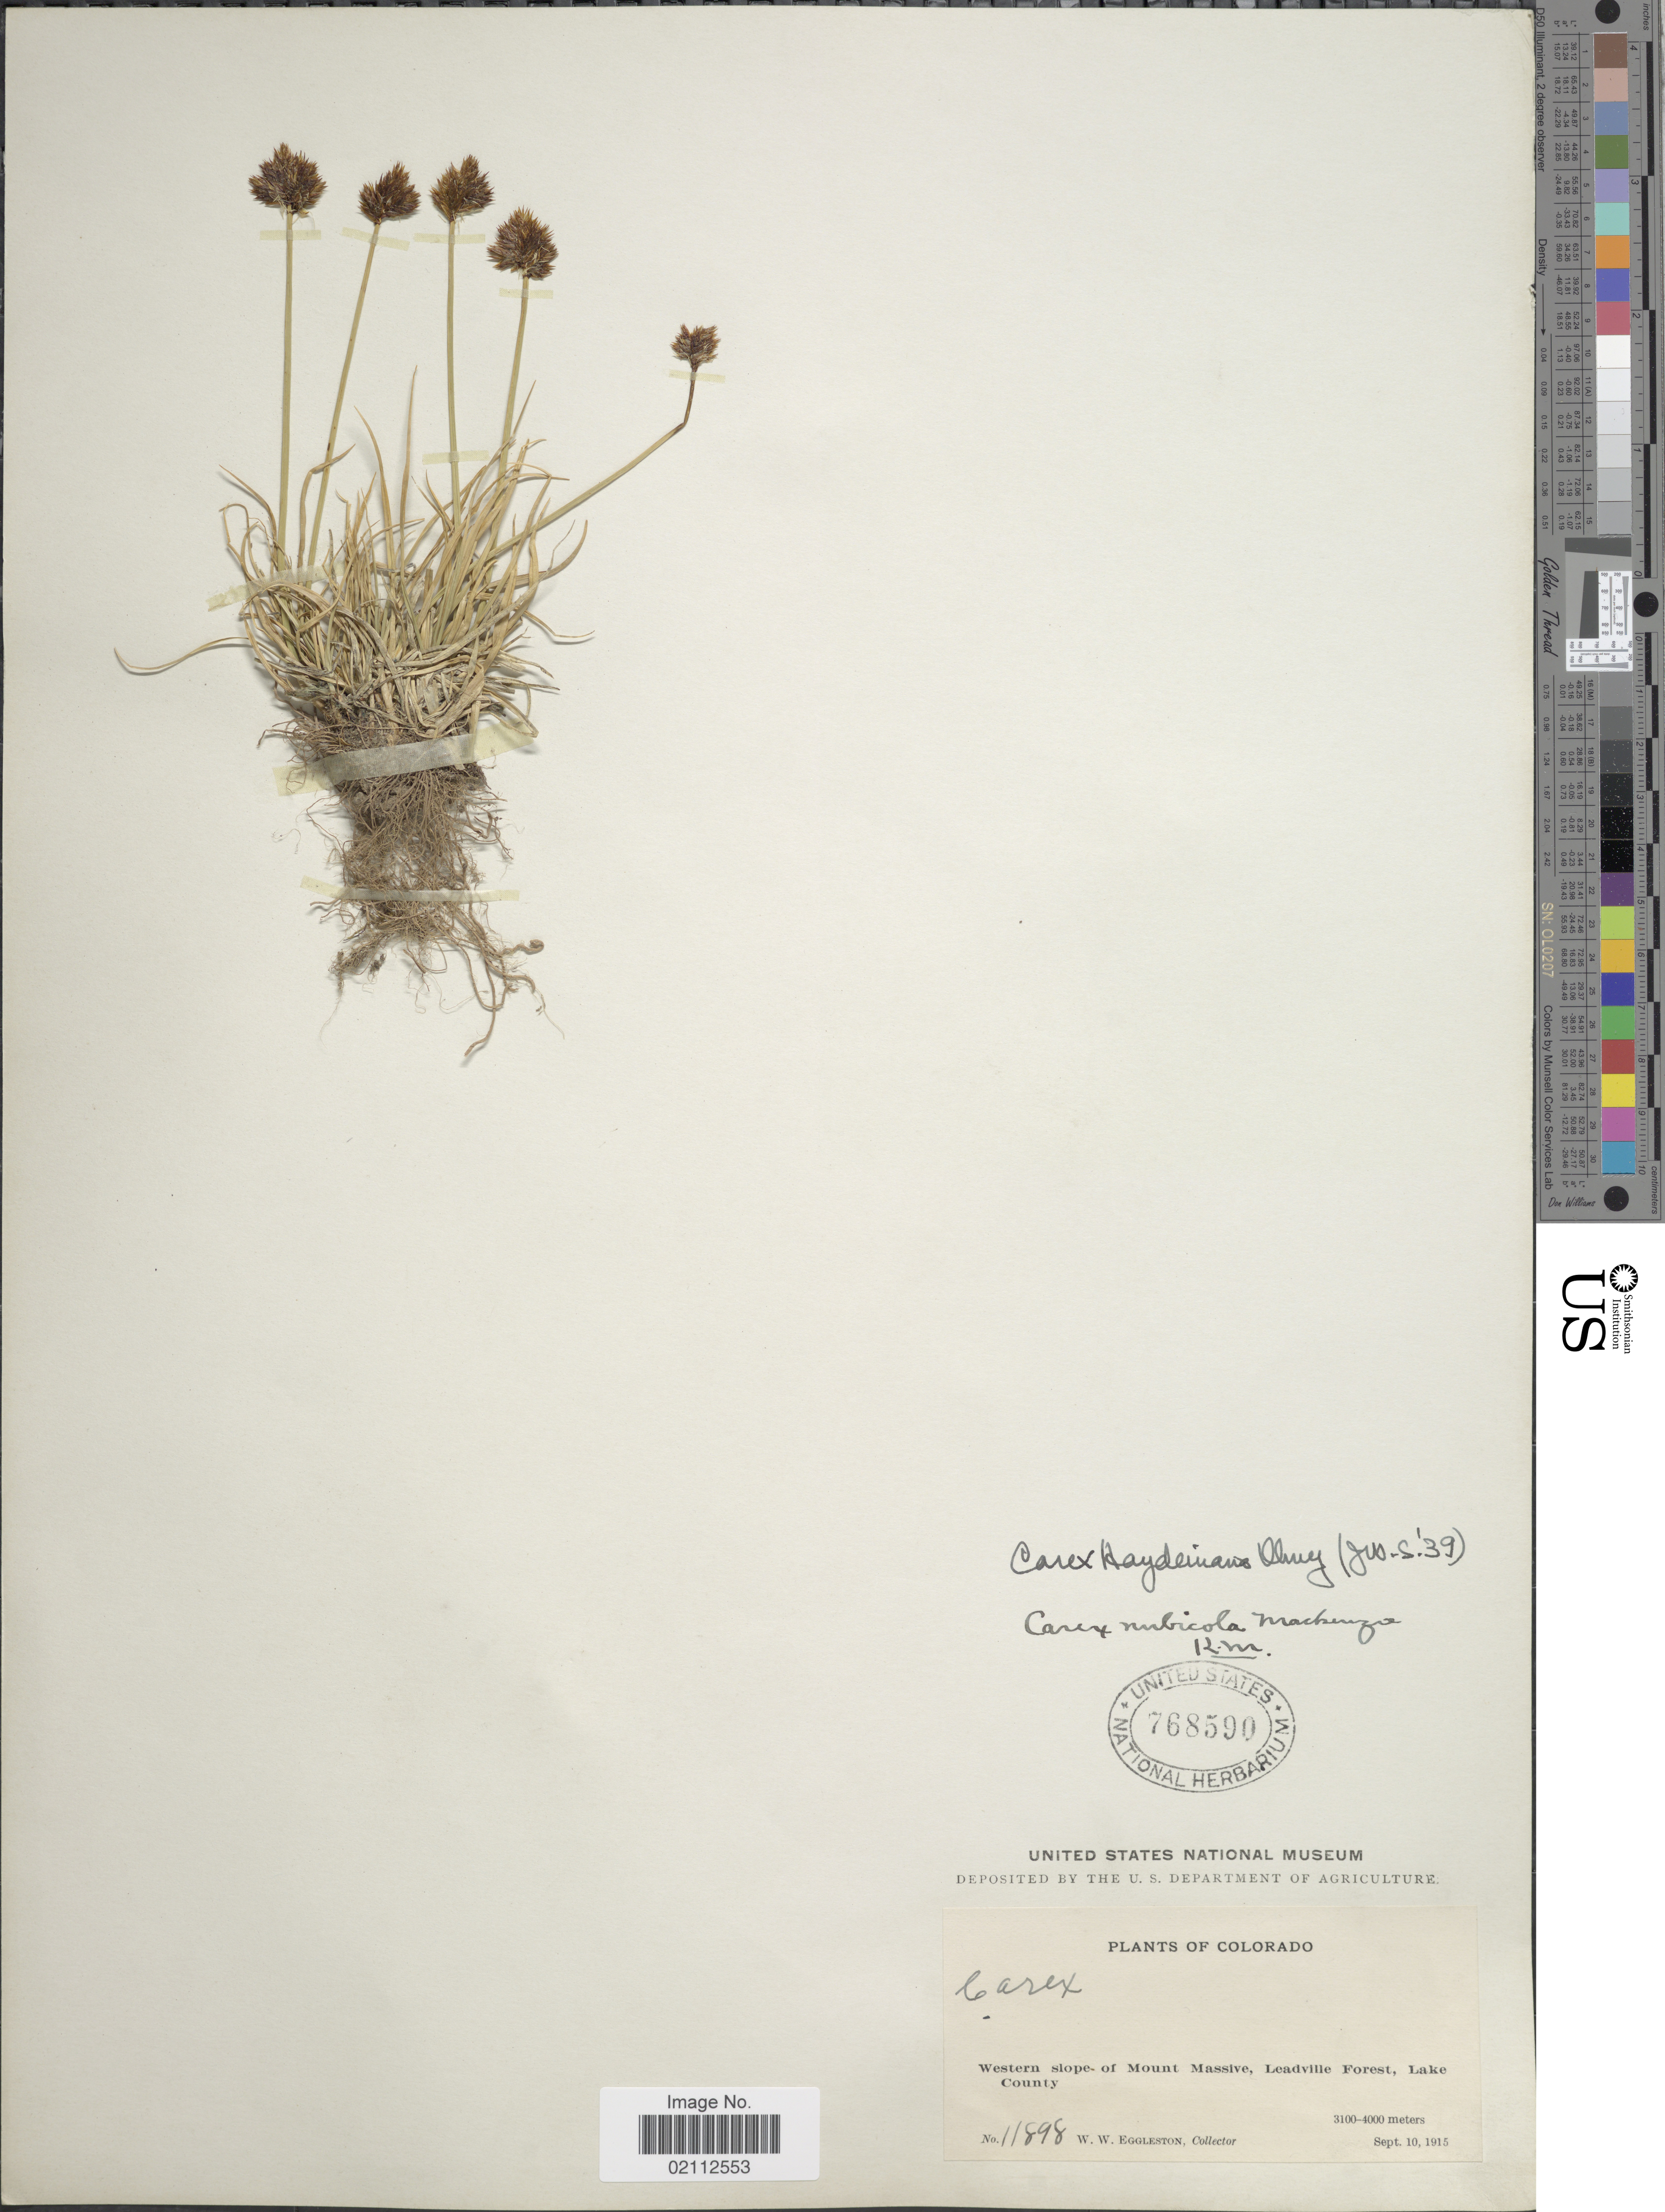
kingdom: Plantae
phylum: Tracheophyta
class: Liliopsida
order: Poales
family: Cyperaceae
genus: Carex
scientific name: Carex haydeniana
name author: Olney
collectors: W. W. Eggleston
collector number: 11898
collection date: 1915-09-10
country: United States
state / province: Colorado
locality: Western slope of Mount Massive, Leadville Forest, Lake County.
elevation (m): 3100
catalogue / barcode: US 768590